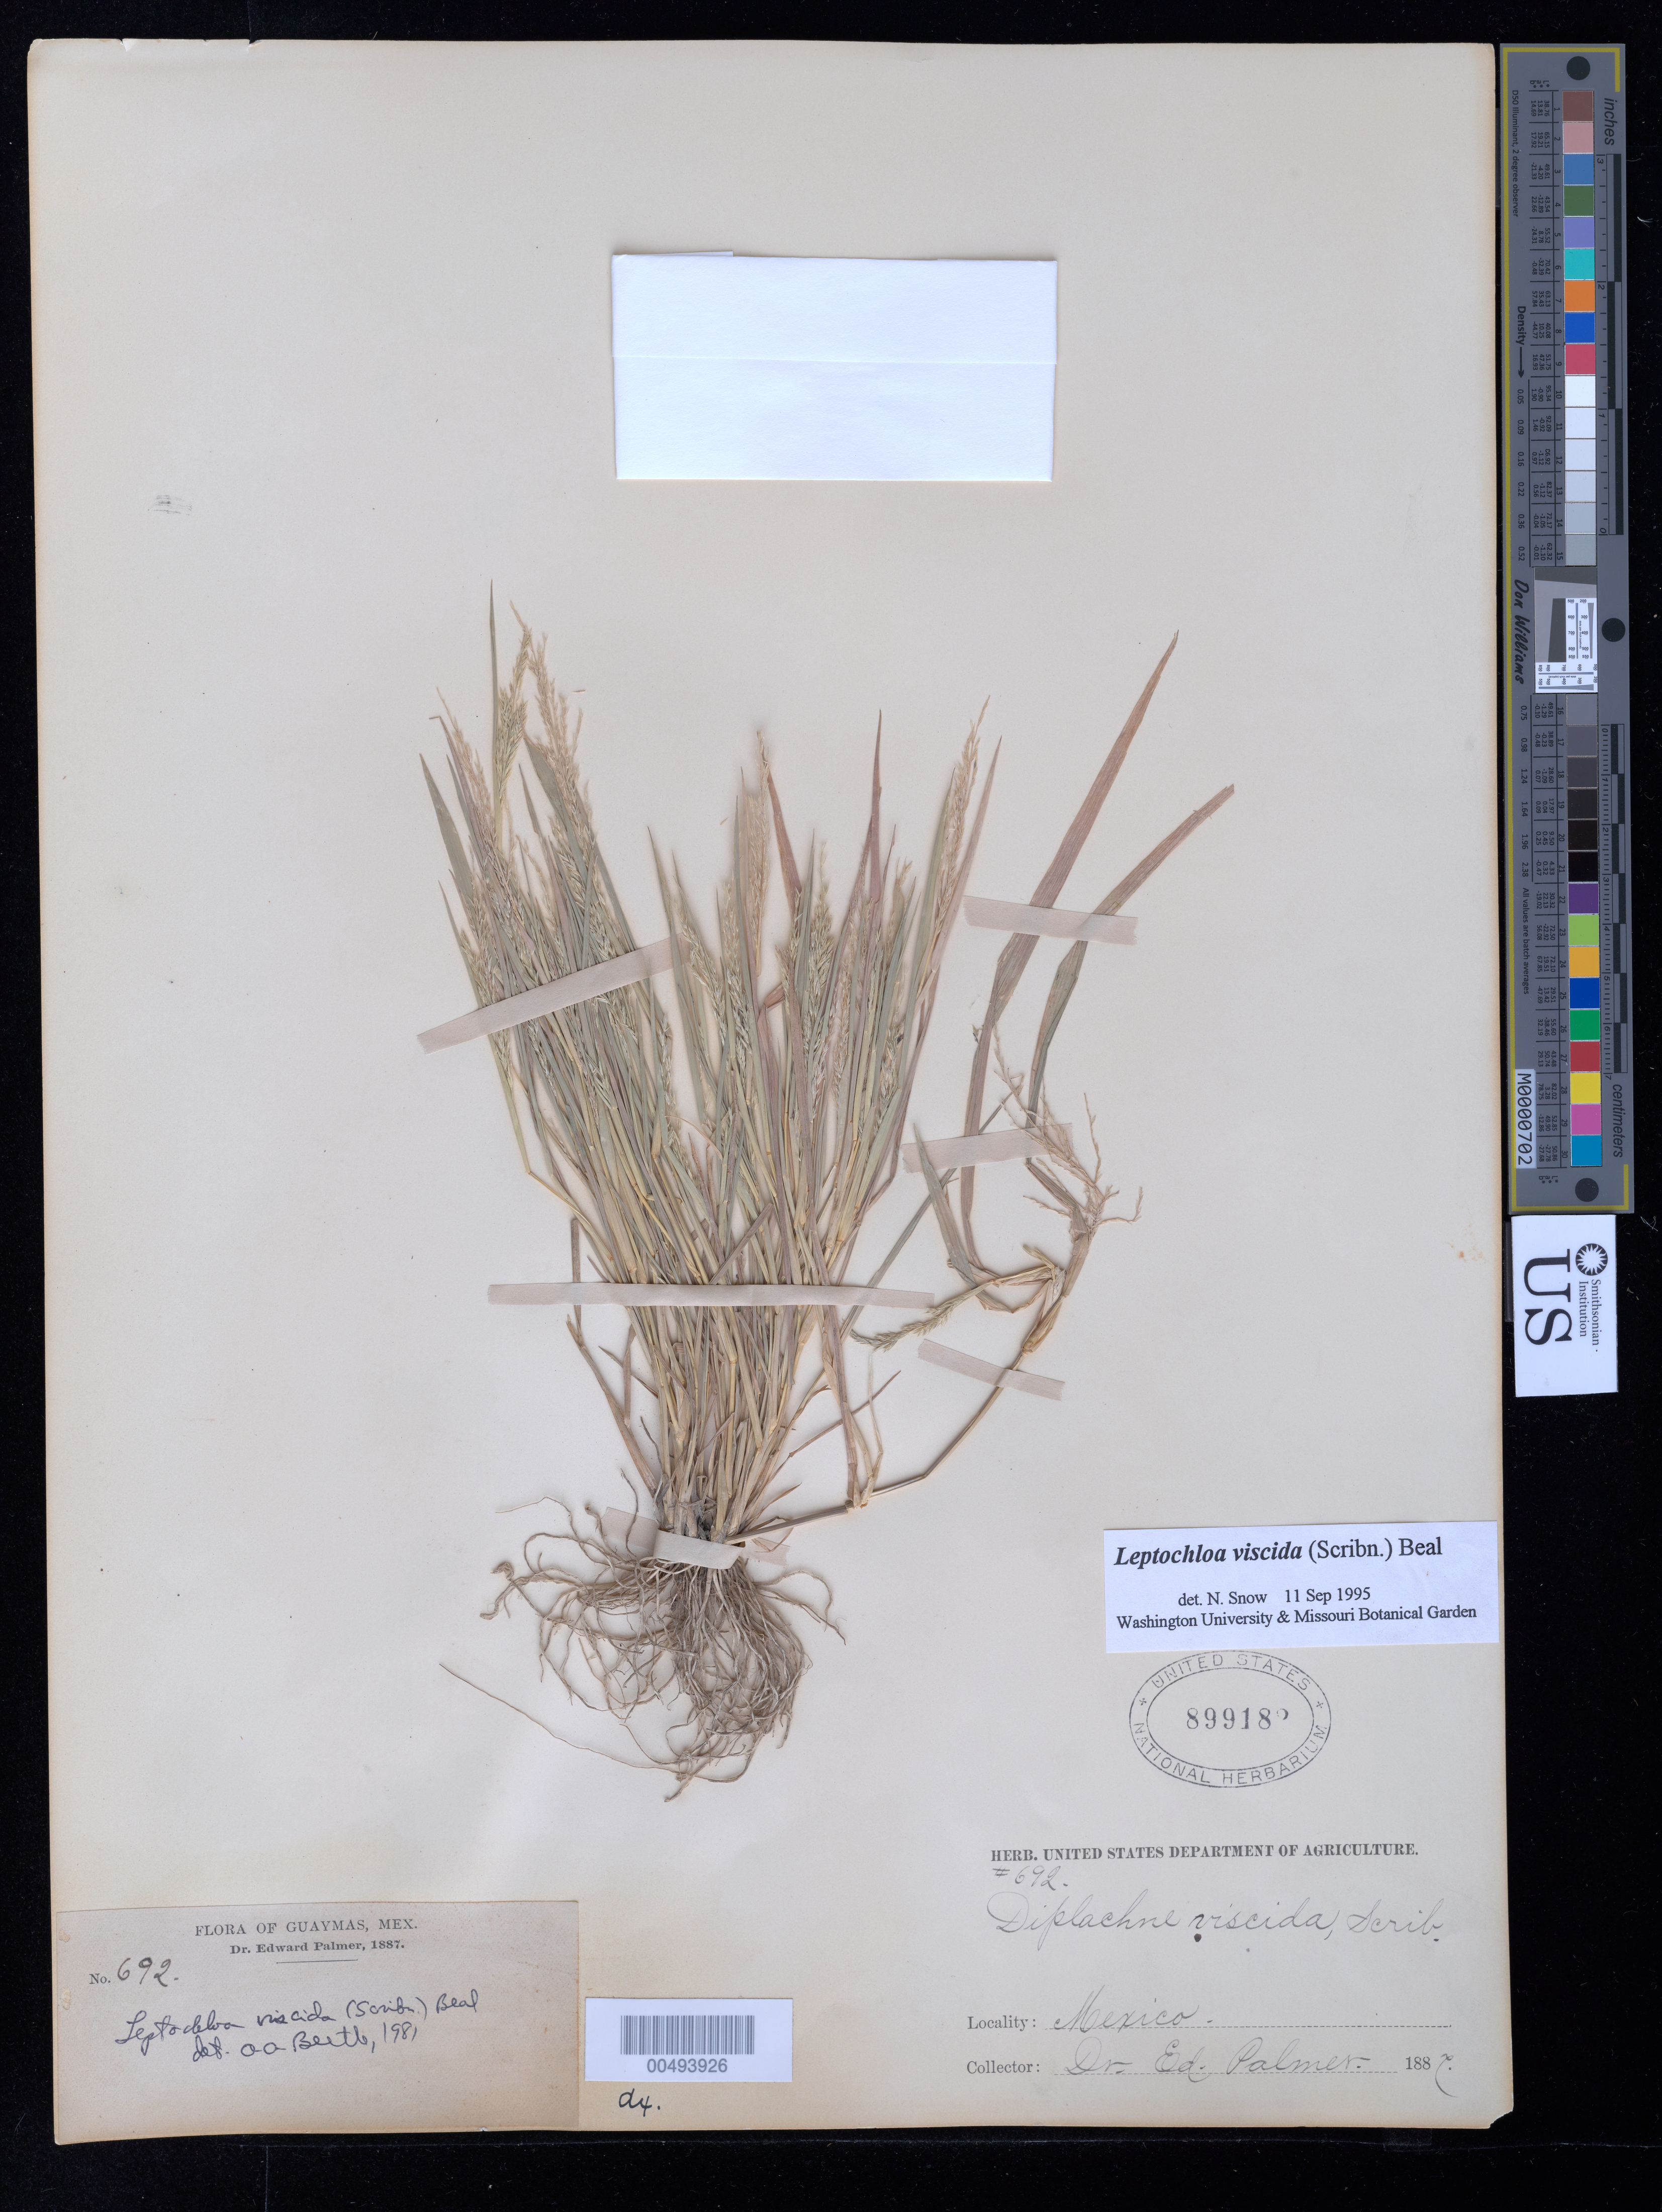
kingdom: Plantae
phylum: Tracheophyta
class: Liliopsida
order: Poales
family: Poaceae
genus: Leptochloa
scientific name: Leptochloa viscida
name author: (Scribn.) W.J. Beal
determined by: Beetle, Alan A.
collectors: E. Palmer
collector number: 692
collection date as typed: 1887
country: Mexico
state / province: Sonora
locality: Guaymas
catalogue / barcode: US 899182